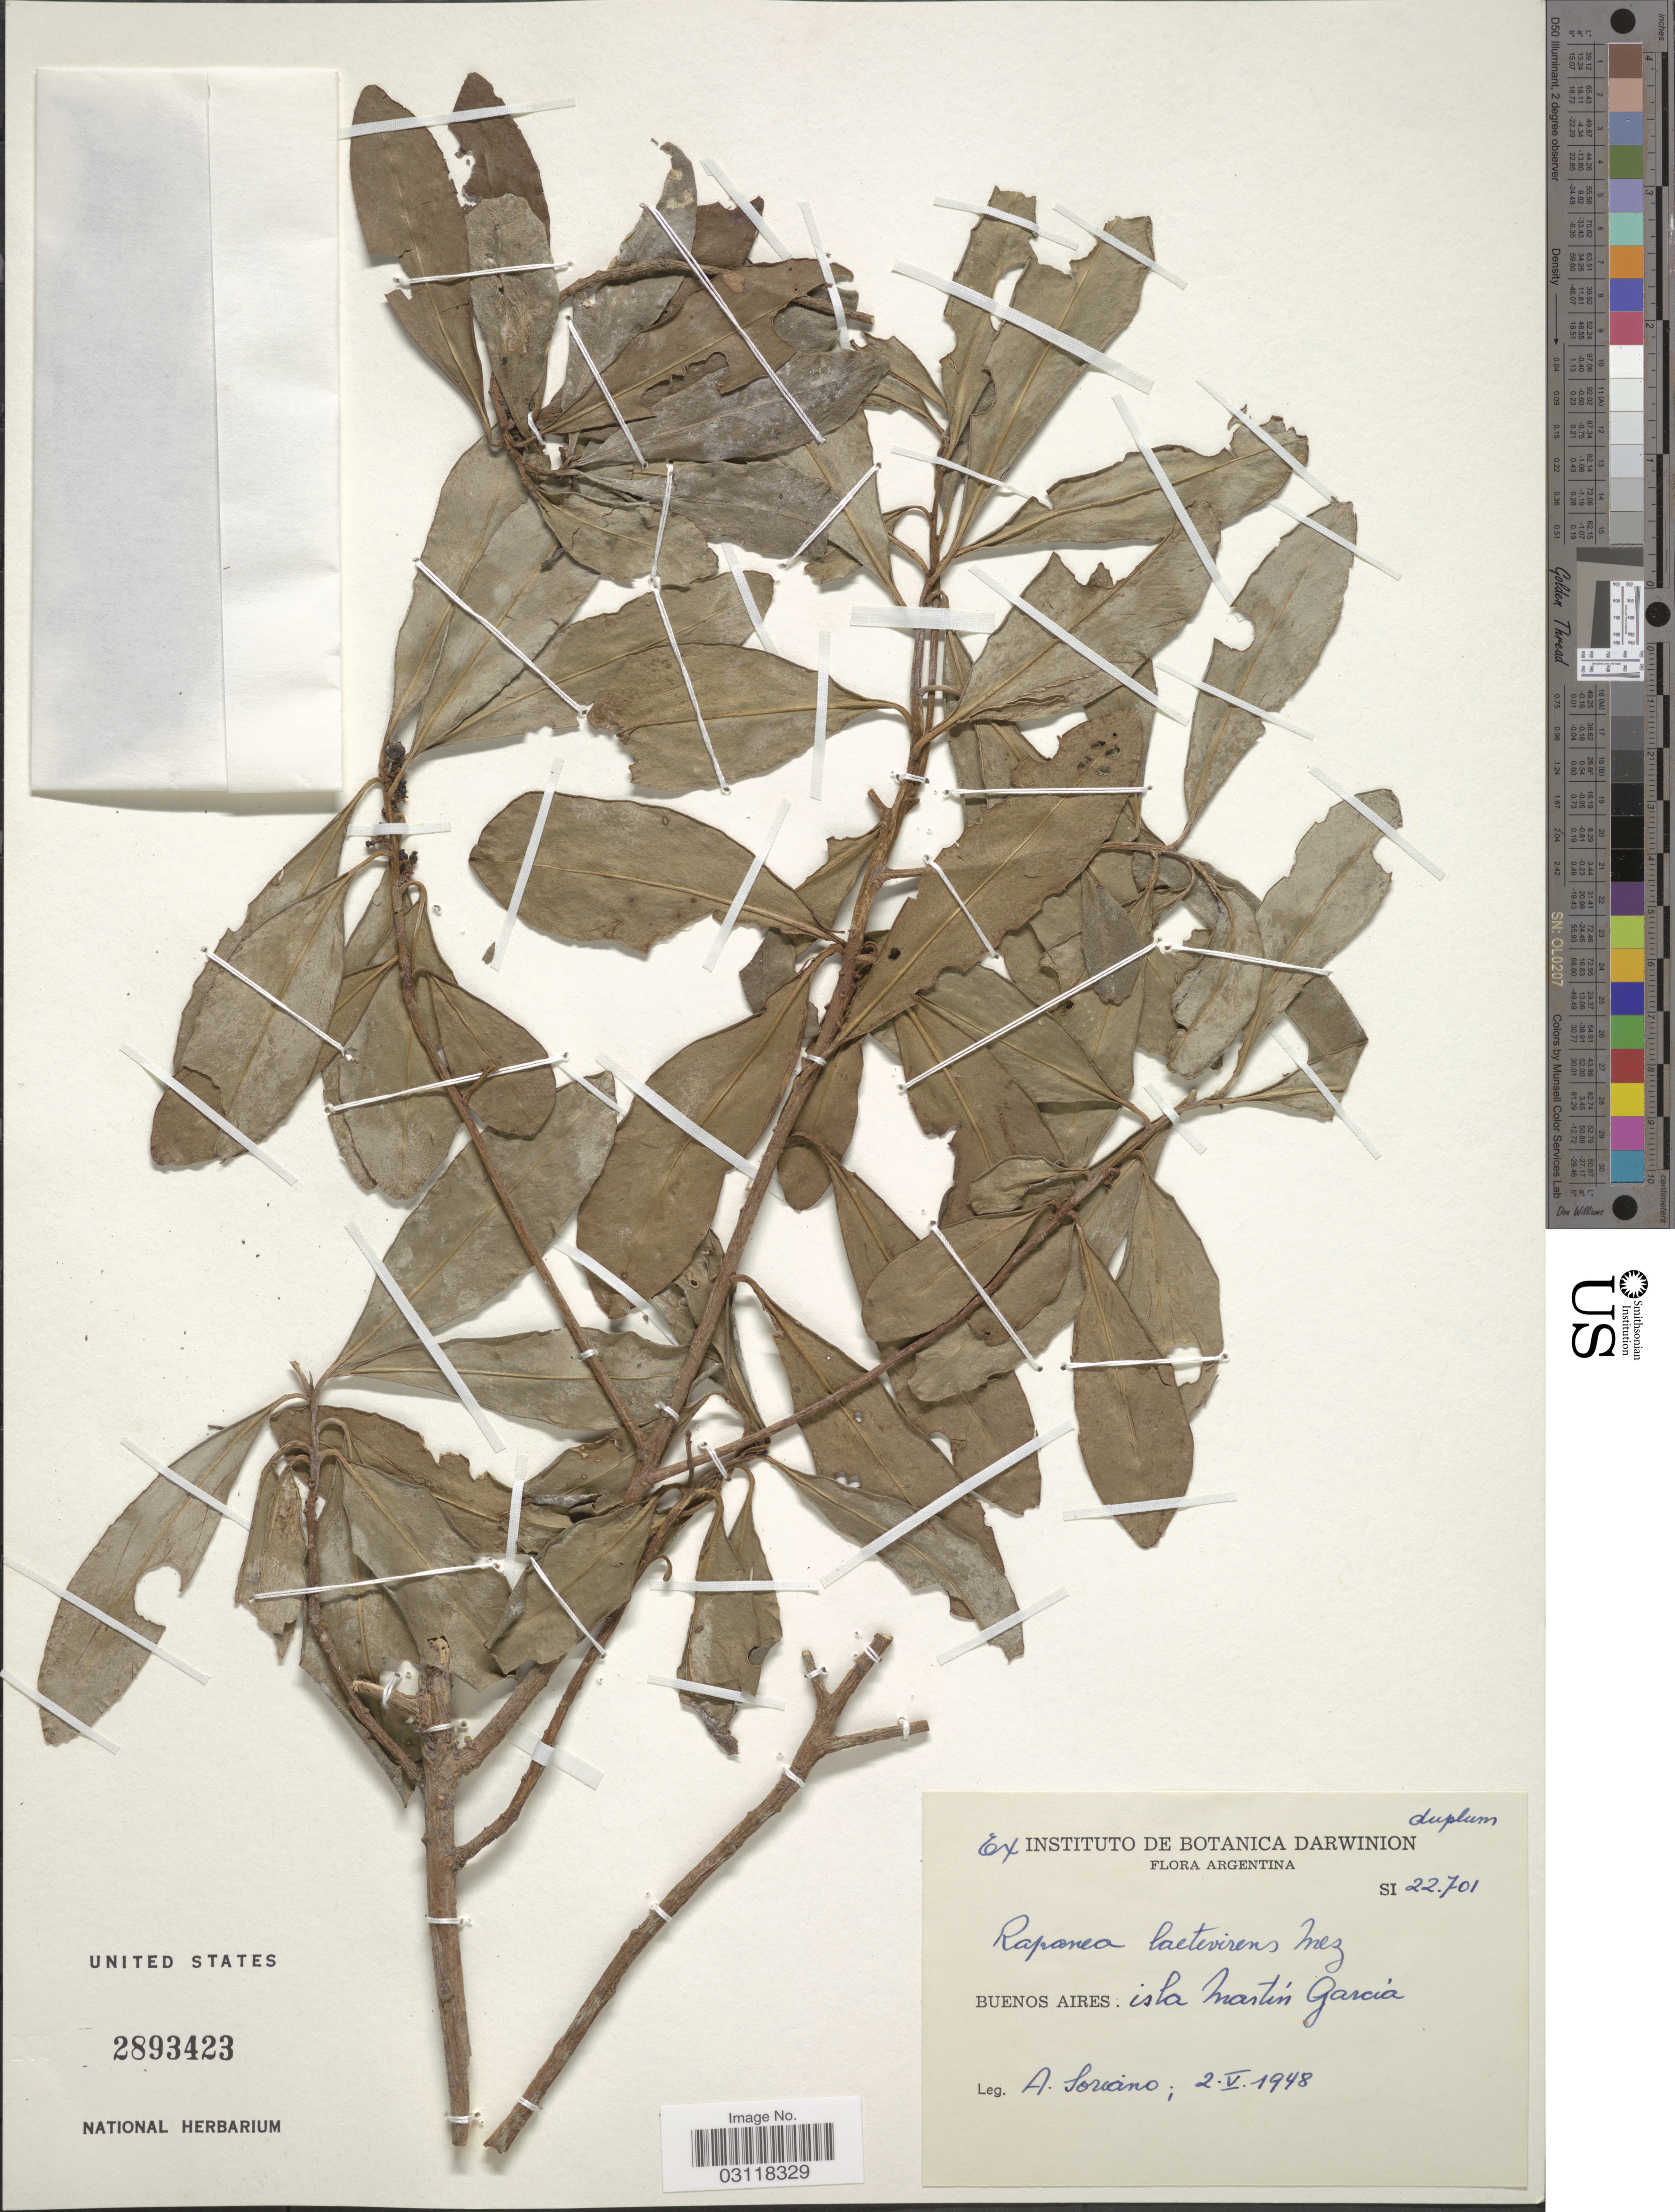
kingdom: Plantae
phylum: Tracheophyta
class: Magnoliopsida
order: Ericales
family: Primulaceae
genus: Rapanea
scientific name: Rapanea laetevirens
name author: Mez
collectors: A. Soriano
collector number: SI22701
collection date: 1948-05-02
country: Argentina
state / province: Buenos Aires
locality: Isla Martin Garcia.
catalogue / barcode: US 2893423